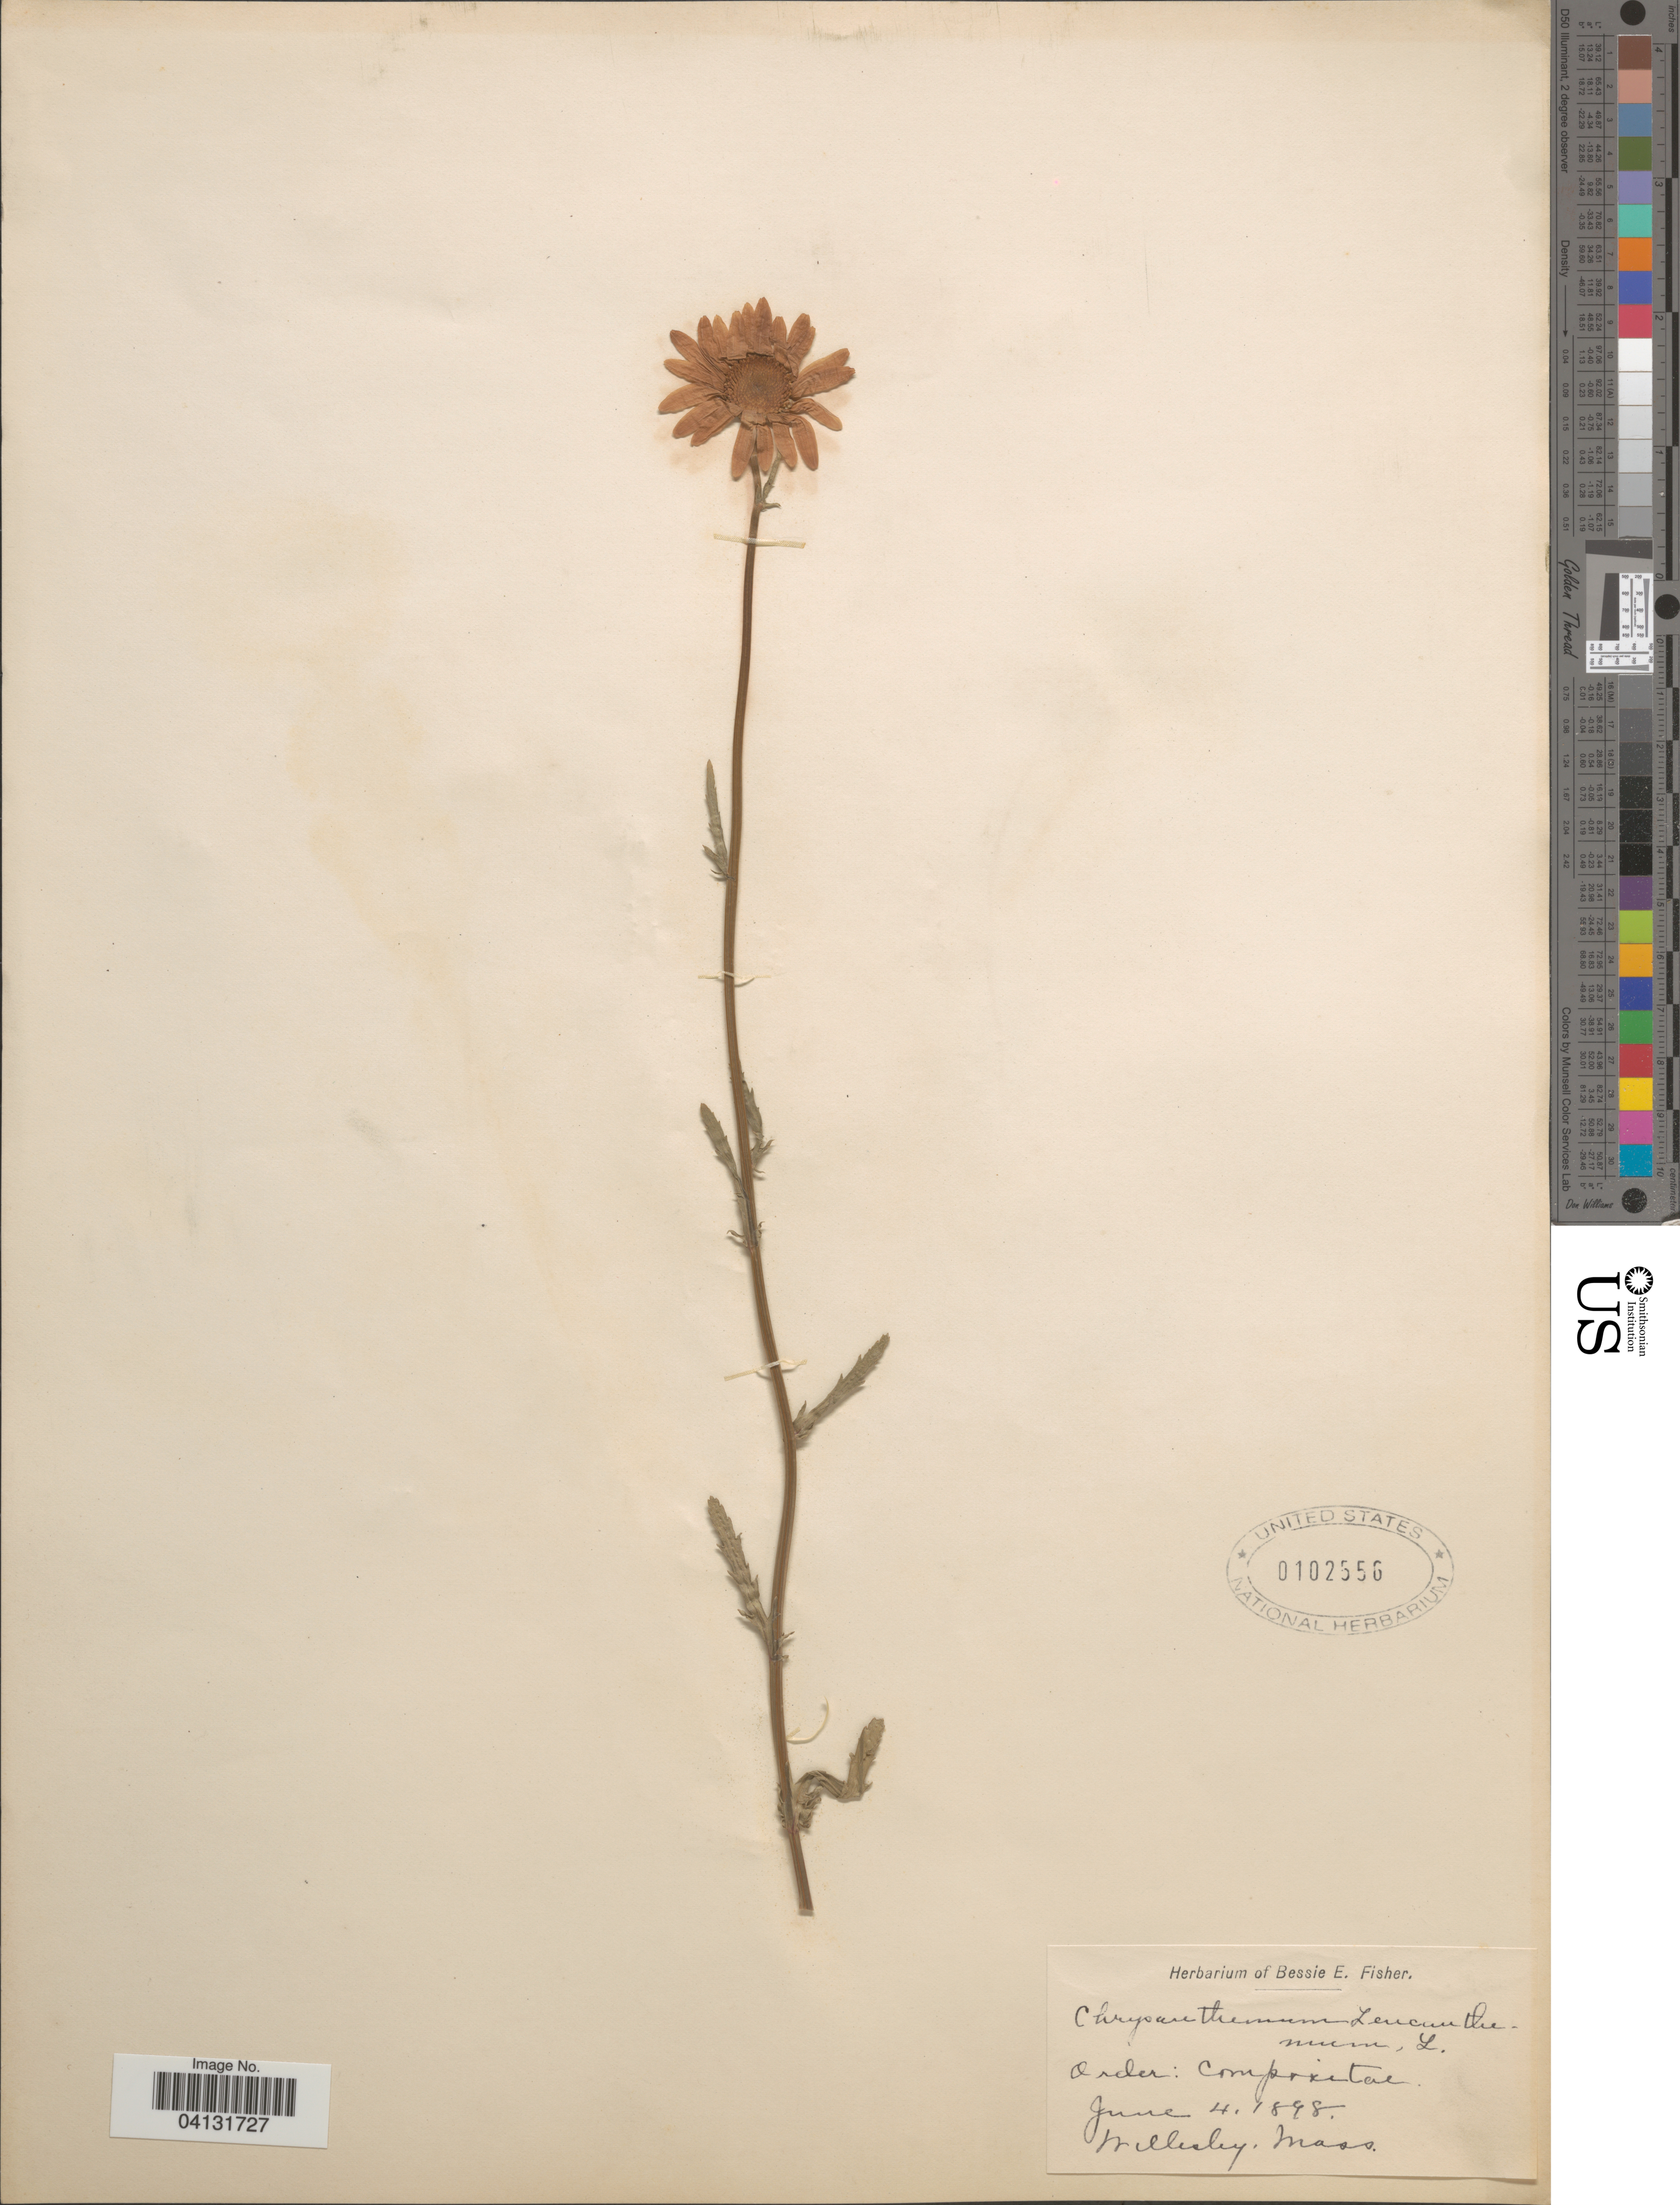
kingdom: Plantae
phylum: Tracheophyta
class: Magnoliopsida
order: Asterales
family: Asteraceae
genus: Chrysanthemum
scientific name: Chrysanthemum leucanthemum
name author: L.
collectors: Ex herb. Bessie E. Fisher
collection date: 1898-06-04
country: United States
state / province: Massachusetts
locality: Wellesley.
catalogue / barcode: US 102556